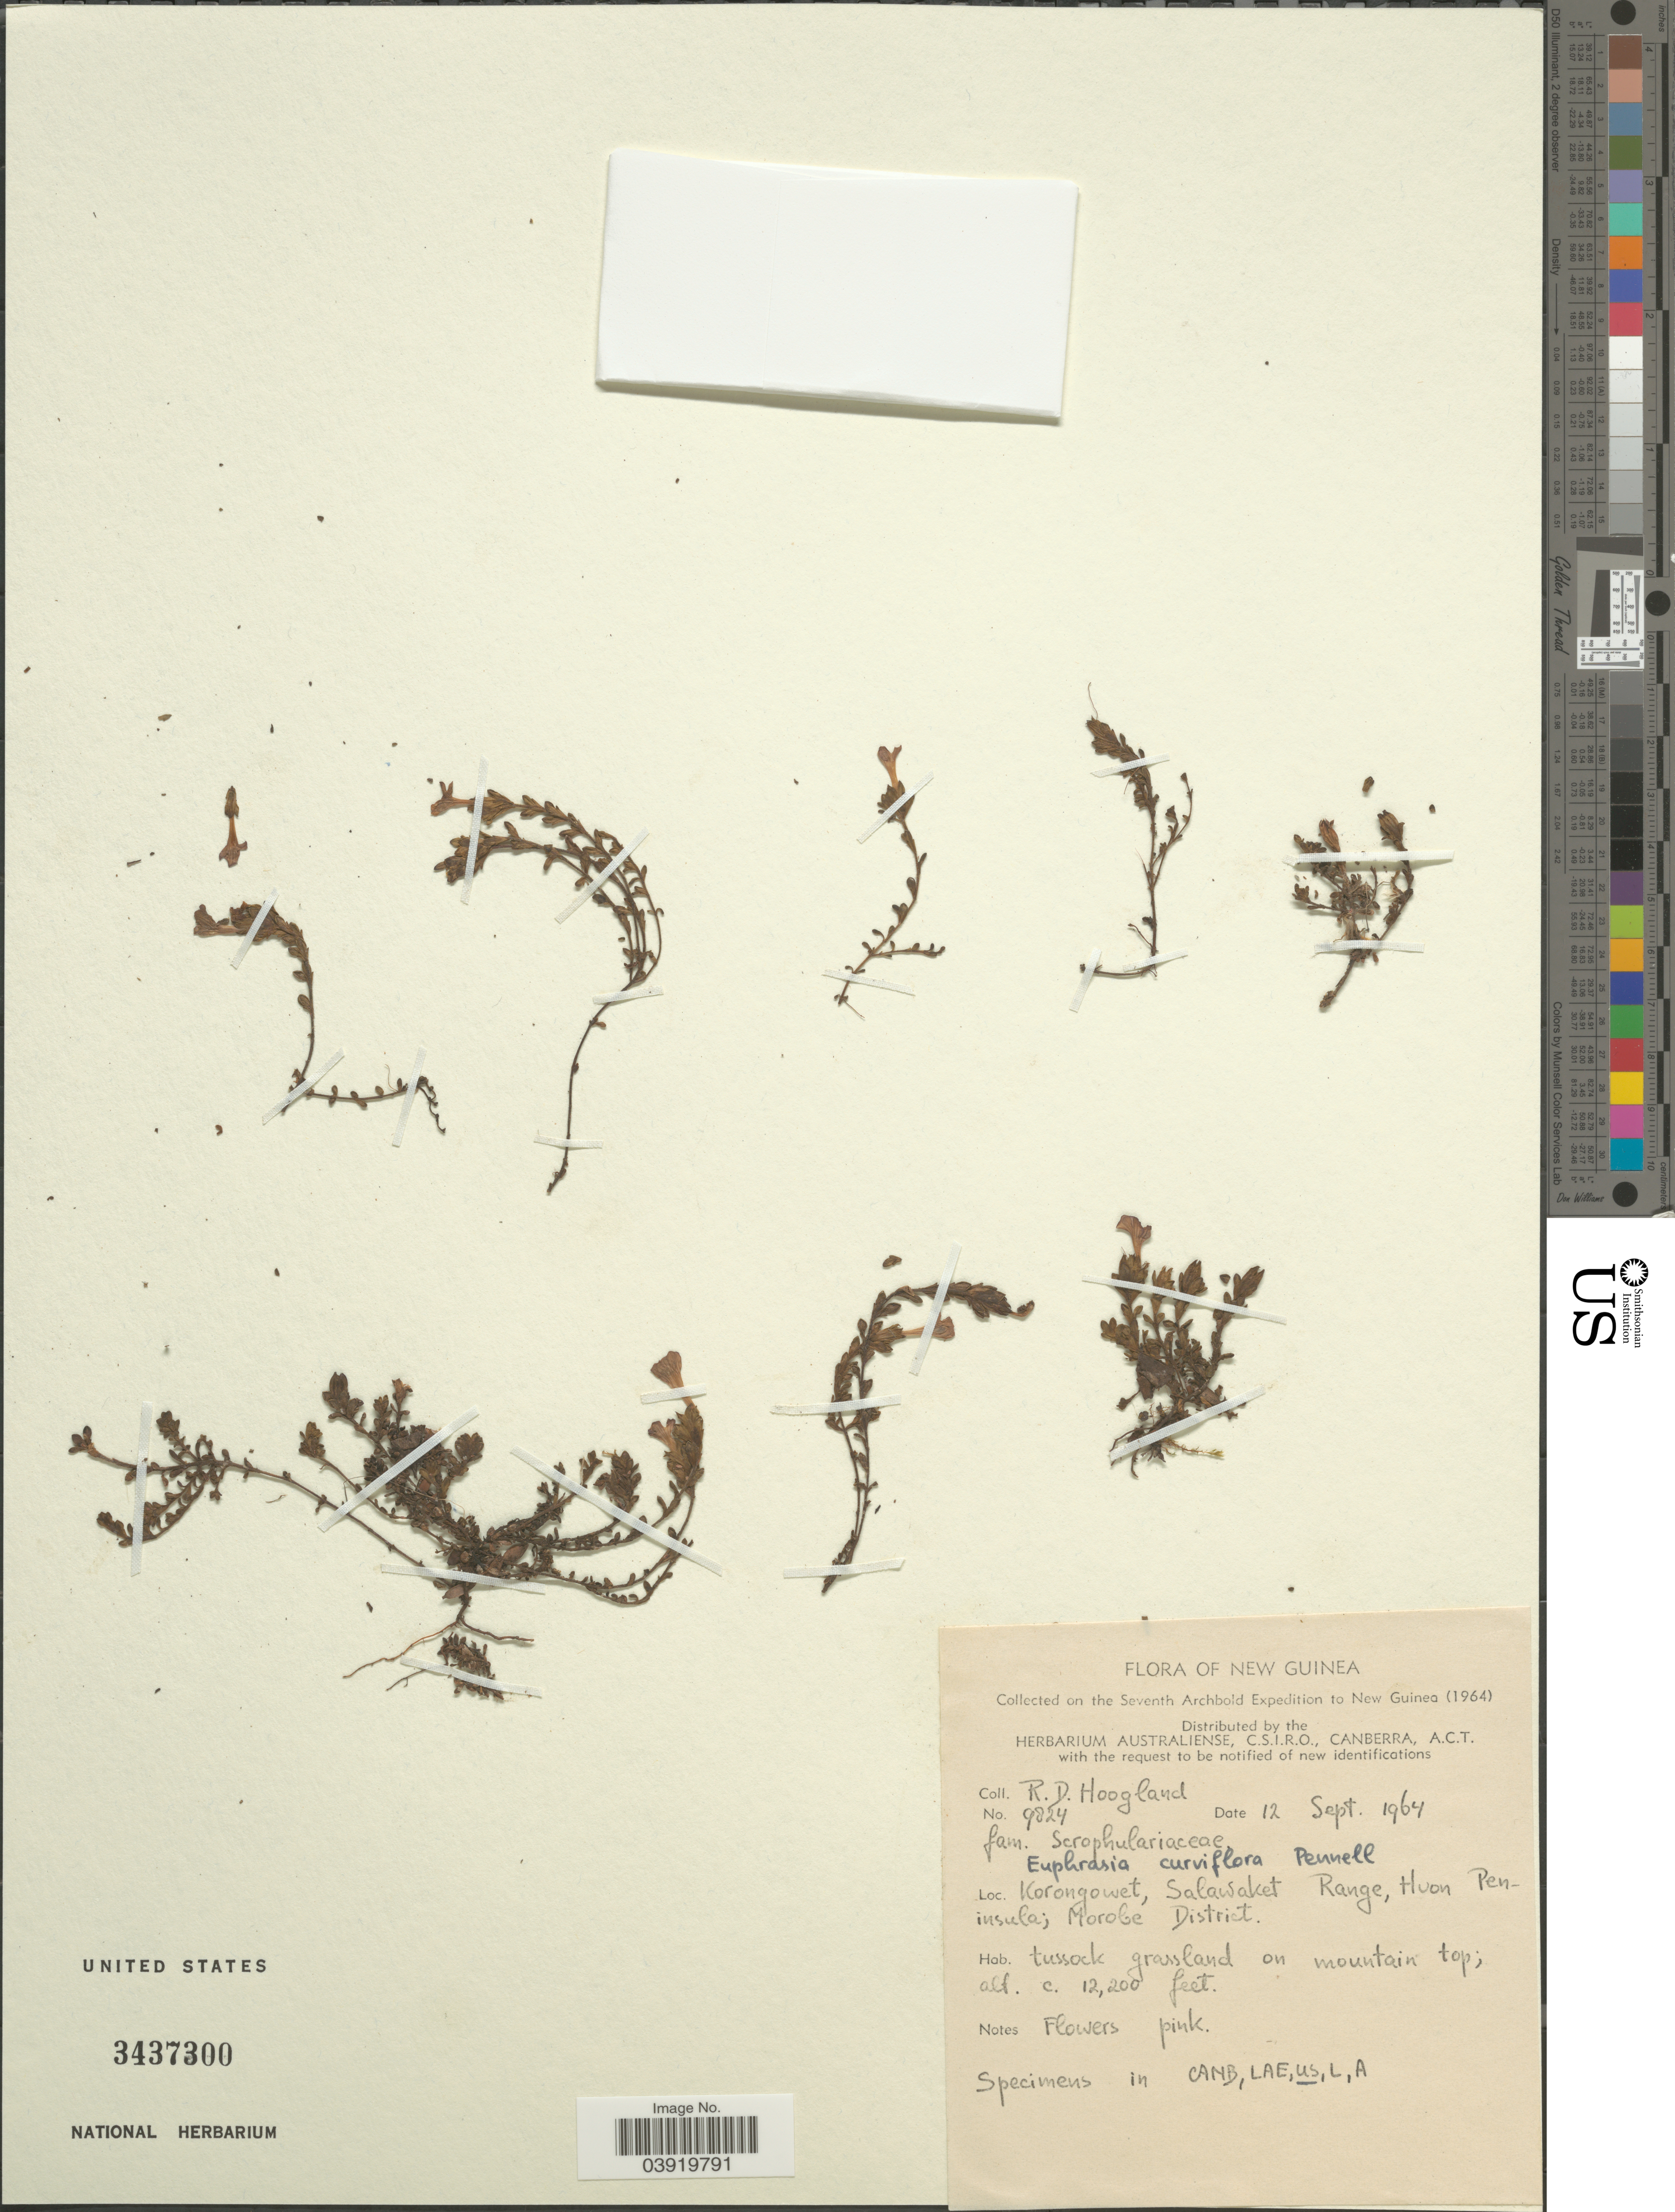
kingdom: Plantae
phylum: Tracheophyta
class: Magnoliopsida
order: Lamiales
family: Orobanchaceae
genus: Euphrasia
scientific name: Euphrasia curviflora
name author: Pennell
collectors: R. D. Hoogland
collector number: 9824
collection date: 1964-09-12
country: Papua New Guinea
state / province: Morobe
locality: New Guinea. Korongowet, Salawaket Range, Huon Peninsula; Morobe District.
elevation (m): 3719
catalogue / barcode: US 3437300